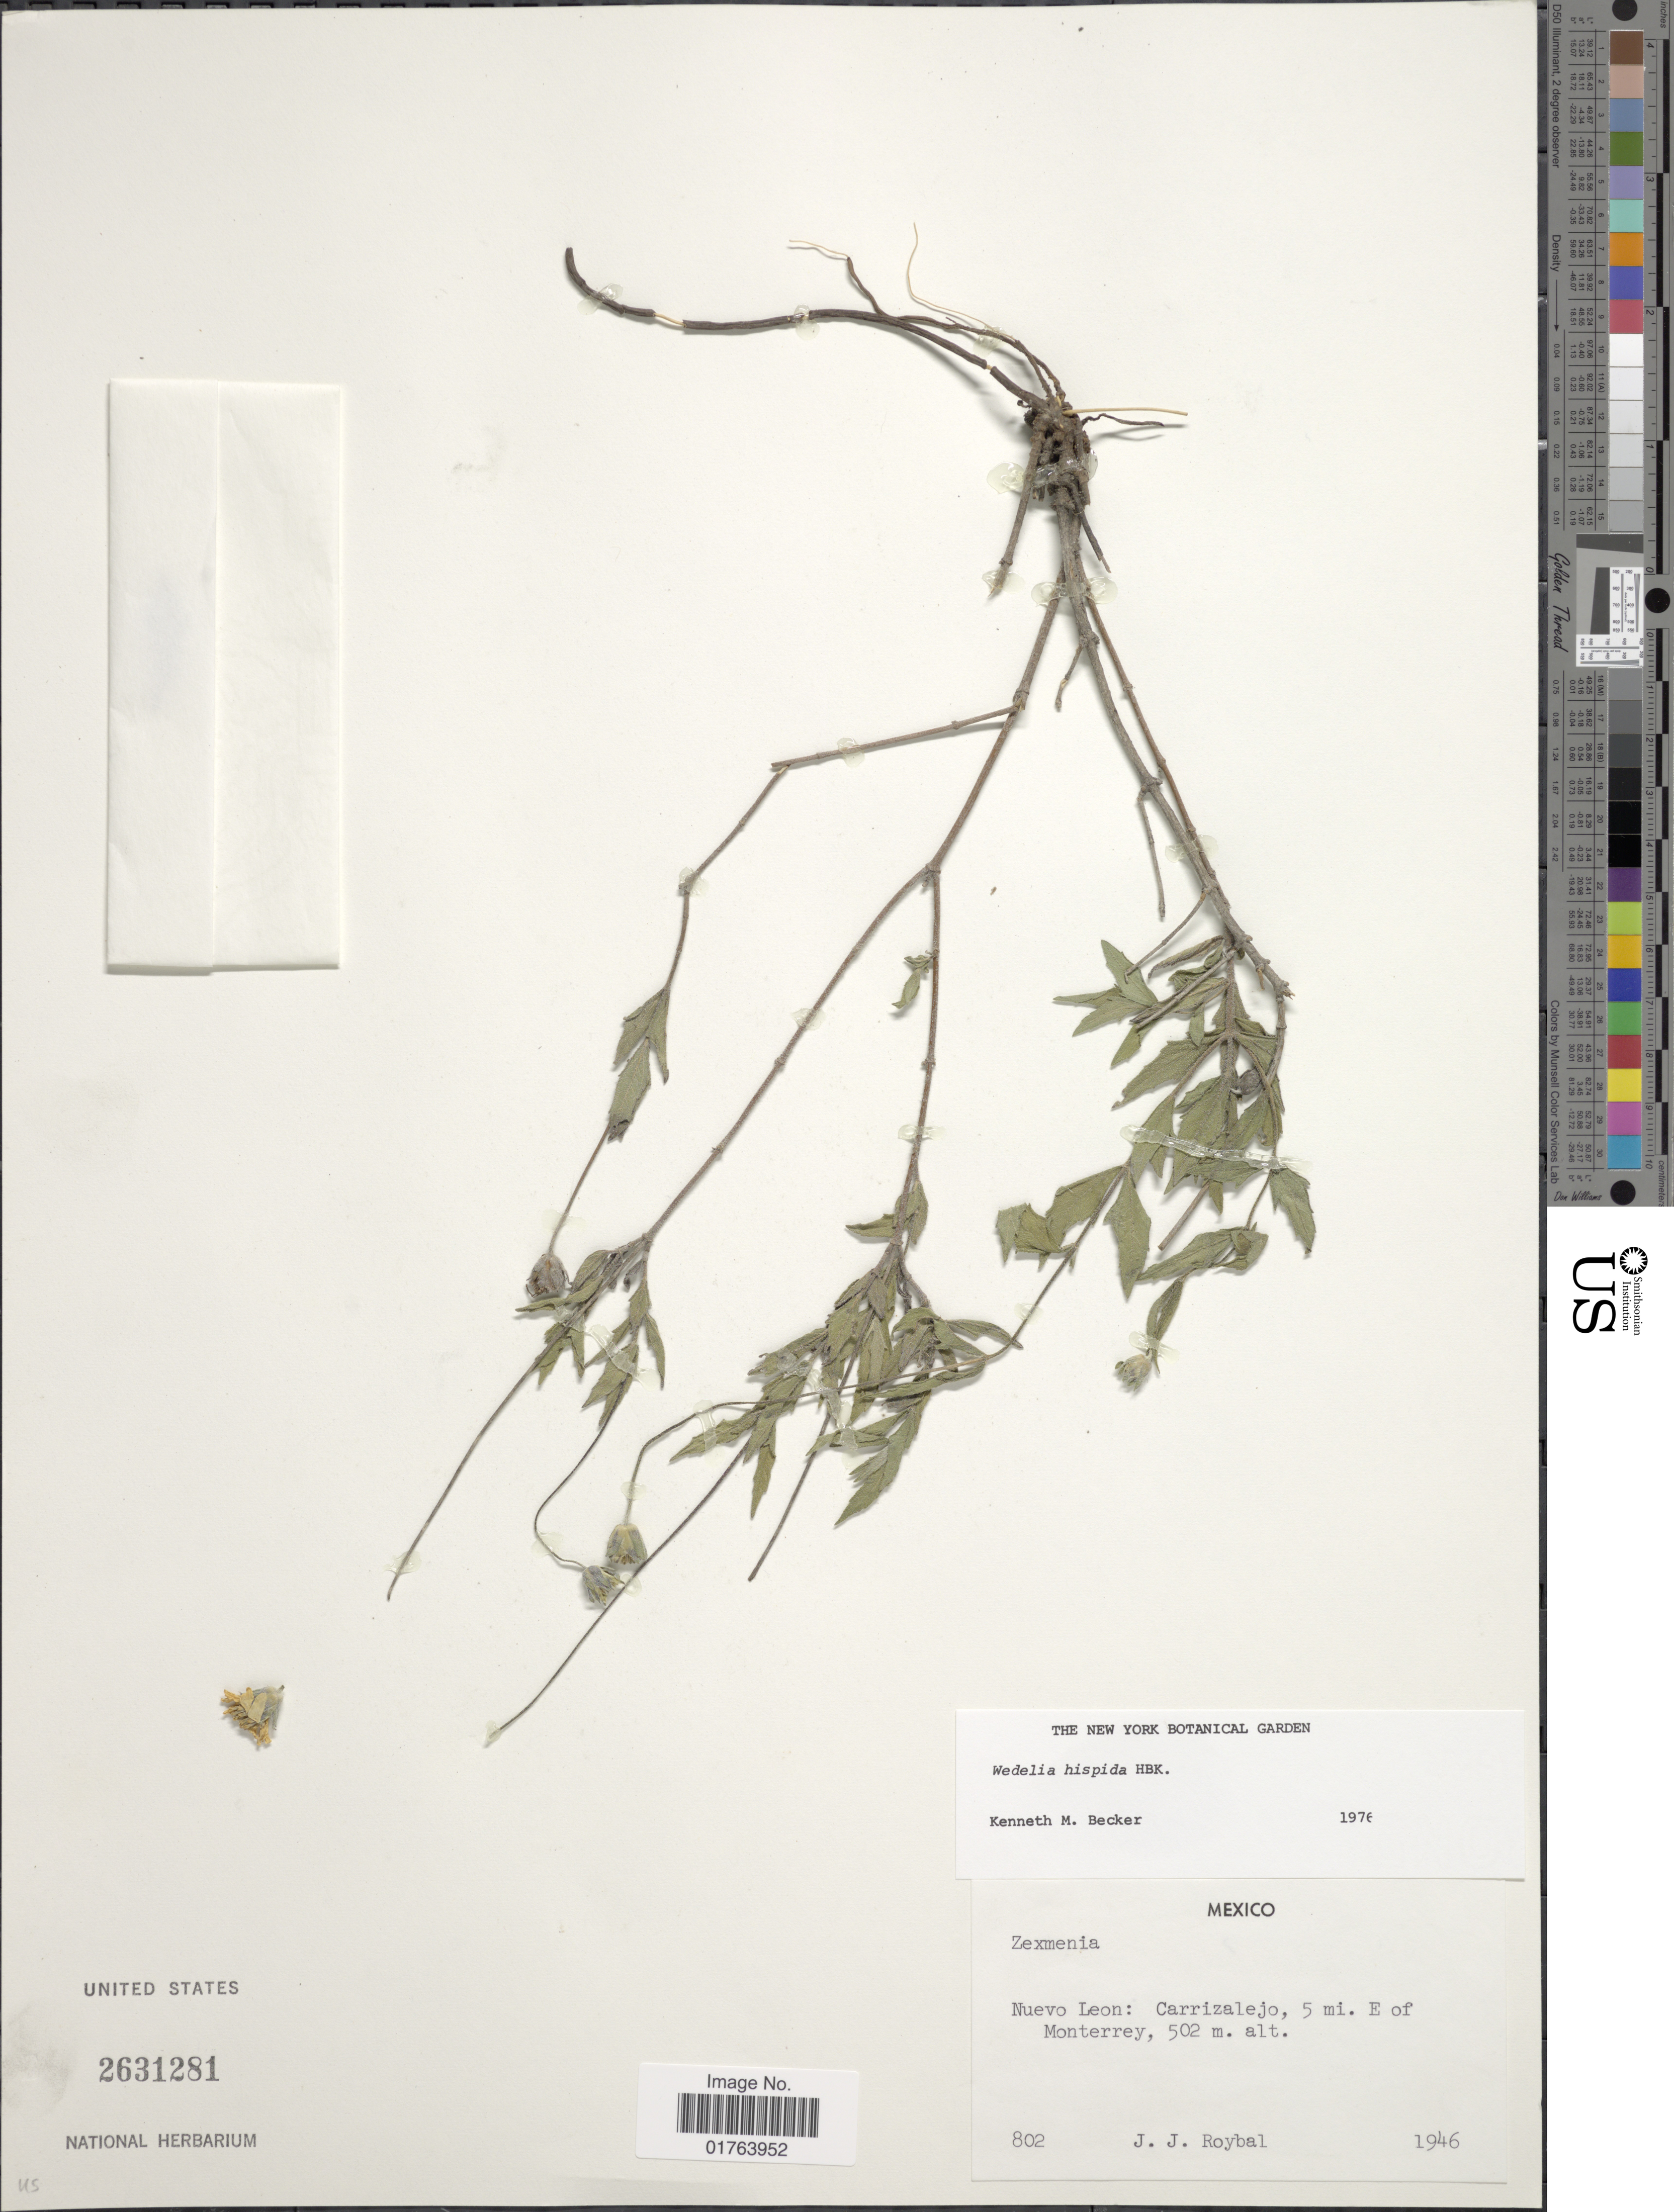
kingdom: Plantae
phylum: Tracheophyta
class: Magnoliopsida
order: Asterales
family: Asteraceae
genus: Wedelia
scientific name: Wedelia acapulcensis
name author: Kunth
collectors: J. J. Roybal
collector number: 802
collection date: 1946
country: Mexico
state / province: Nuevo León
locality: Carrizalejo, 5 mi. E of Monterrey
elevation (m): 502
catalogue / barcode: US 2631281